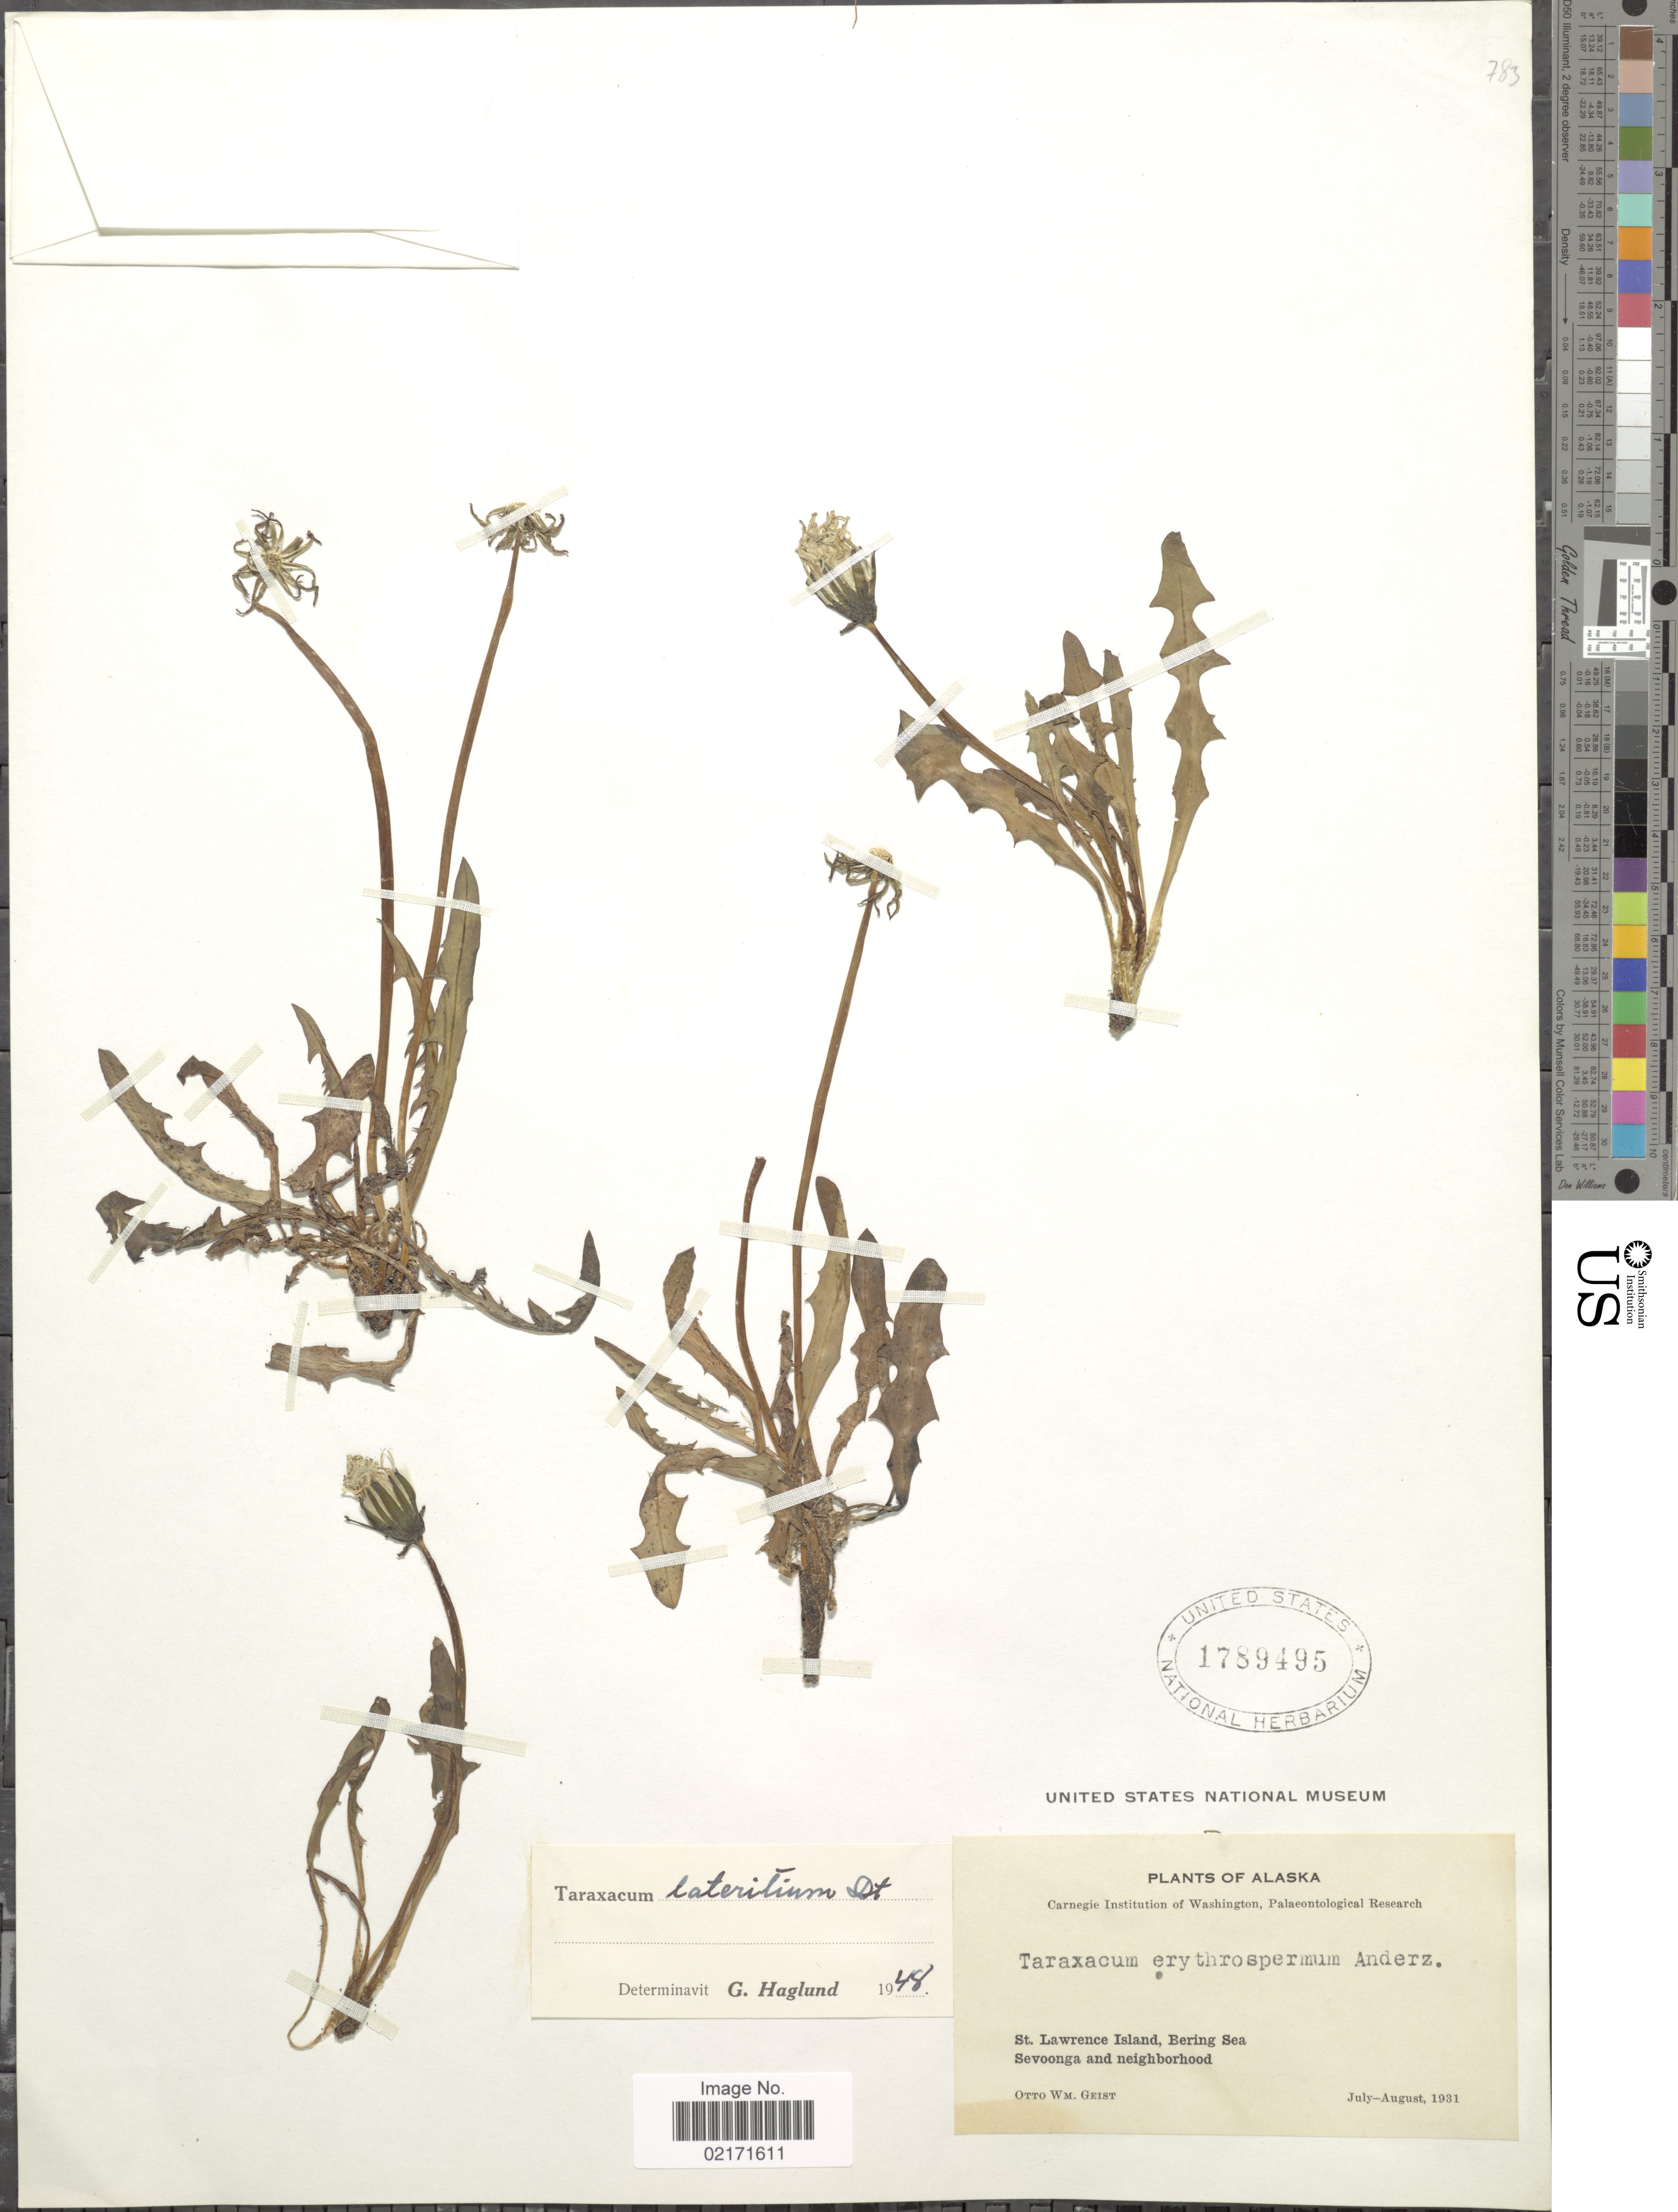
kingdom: Plantae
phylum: Tracheophyta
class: Magnoliopsida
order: Asterales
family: Asteraceae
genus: Taraxacum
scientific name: Taraxacum ceratophorum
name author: (Ledeb.) DC.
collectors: O. Geist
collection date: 1931-07/1931-08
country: United States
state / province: Alaska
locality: St. Lawrence Island, Bering Sea. Sevoonga and neigborhood.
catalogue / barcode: US 1789495